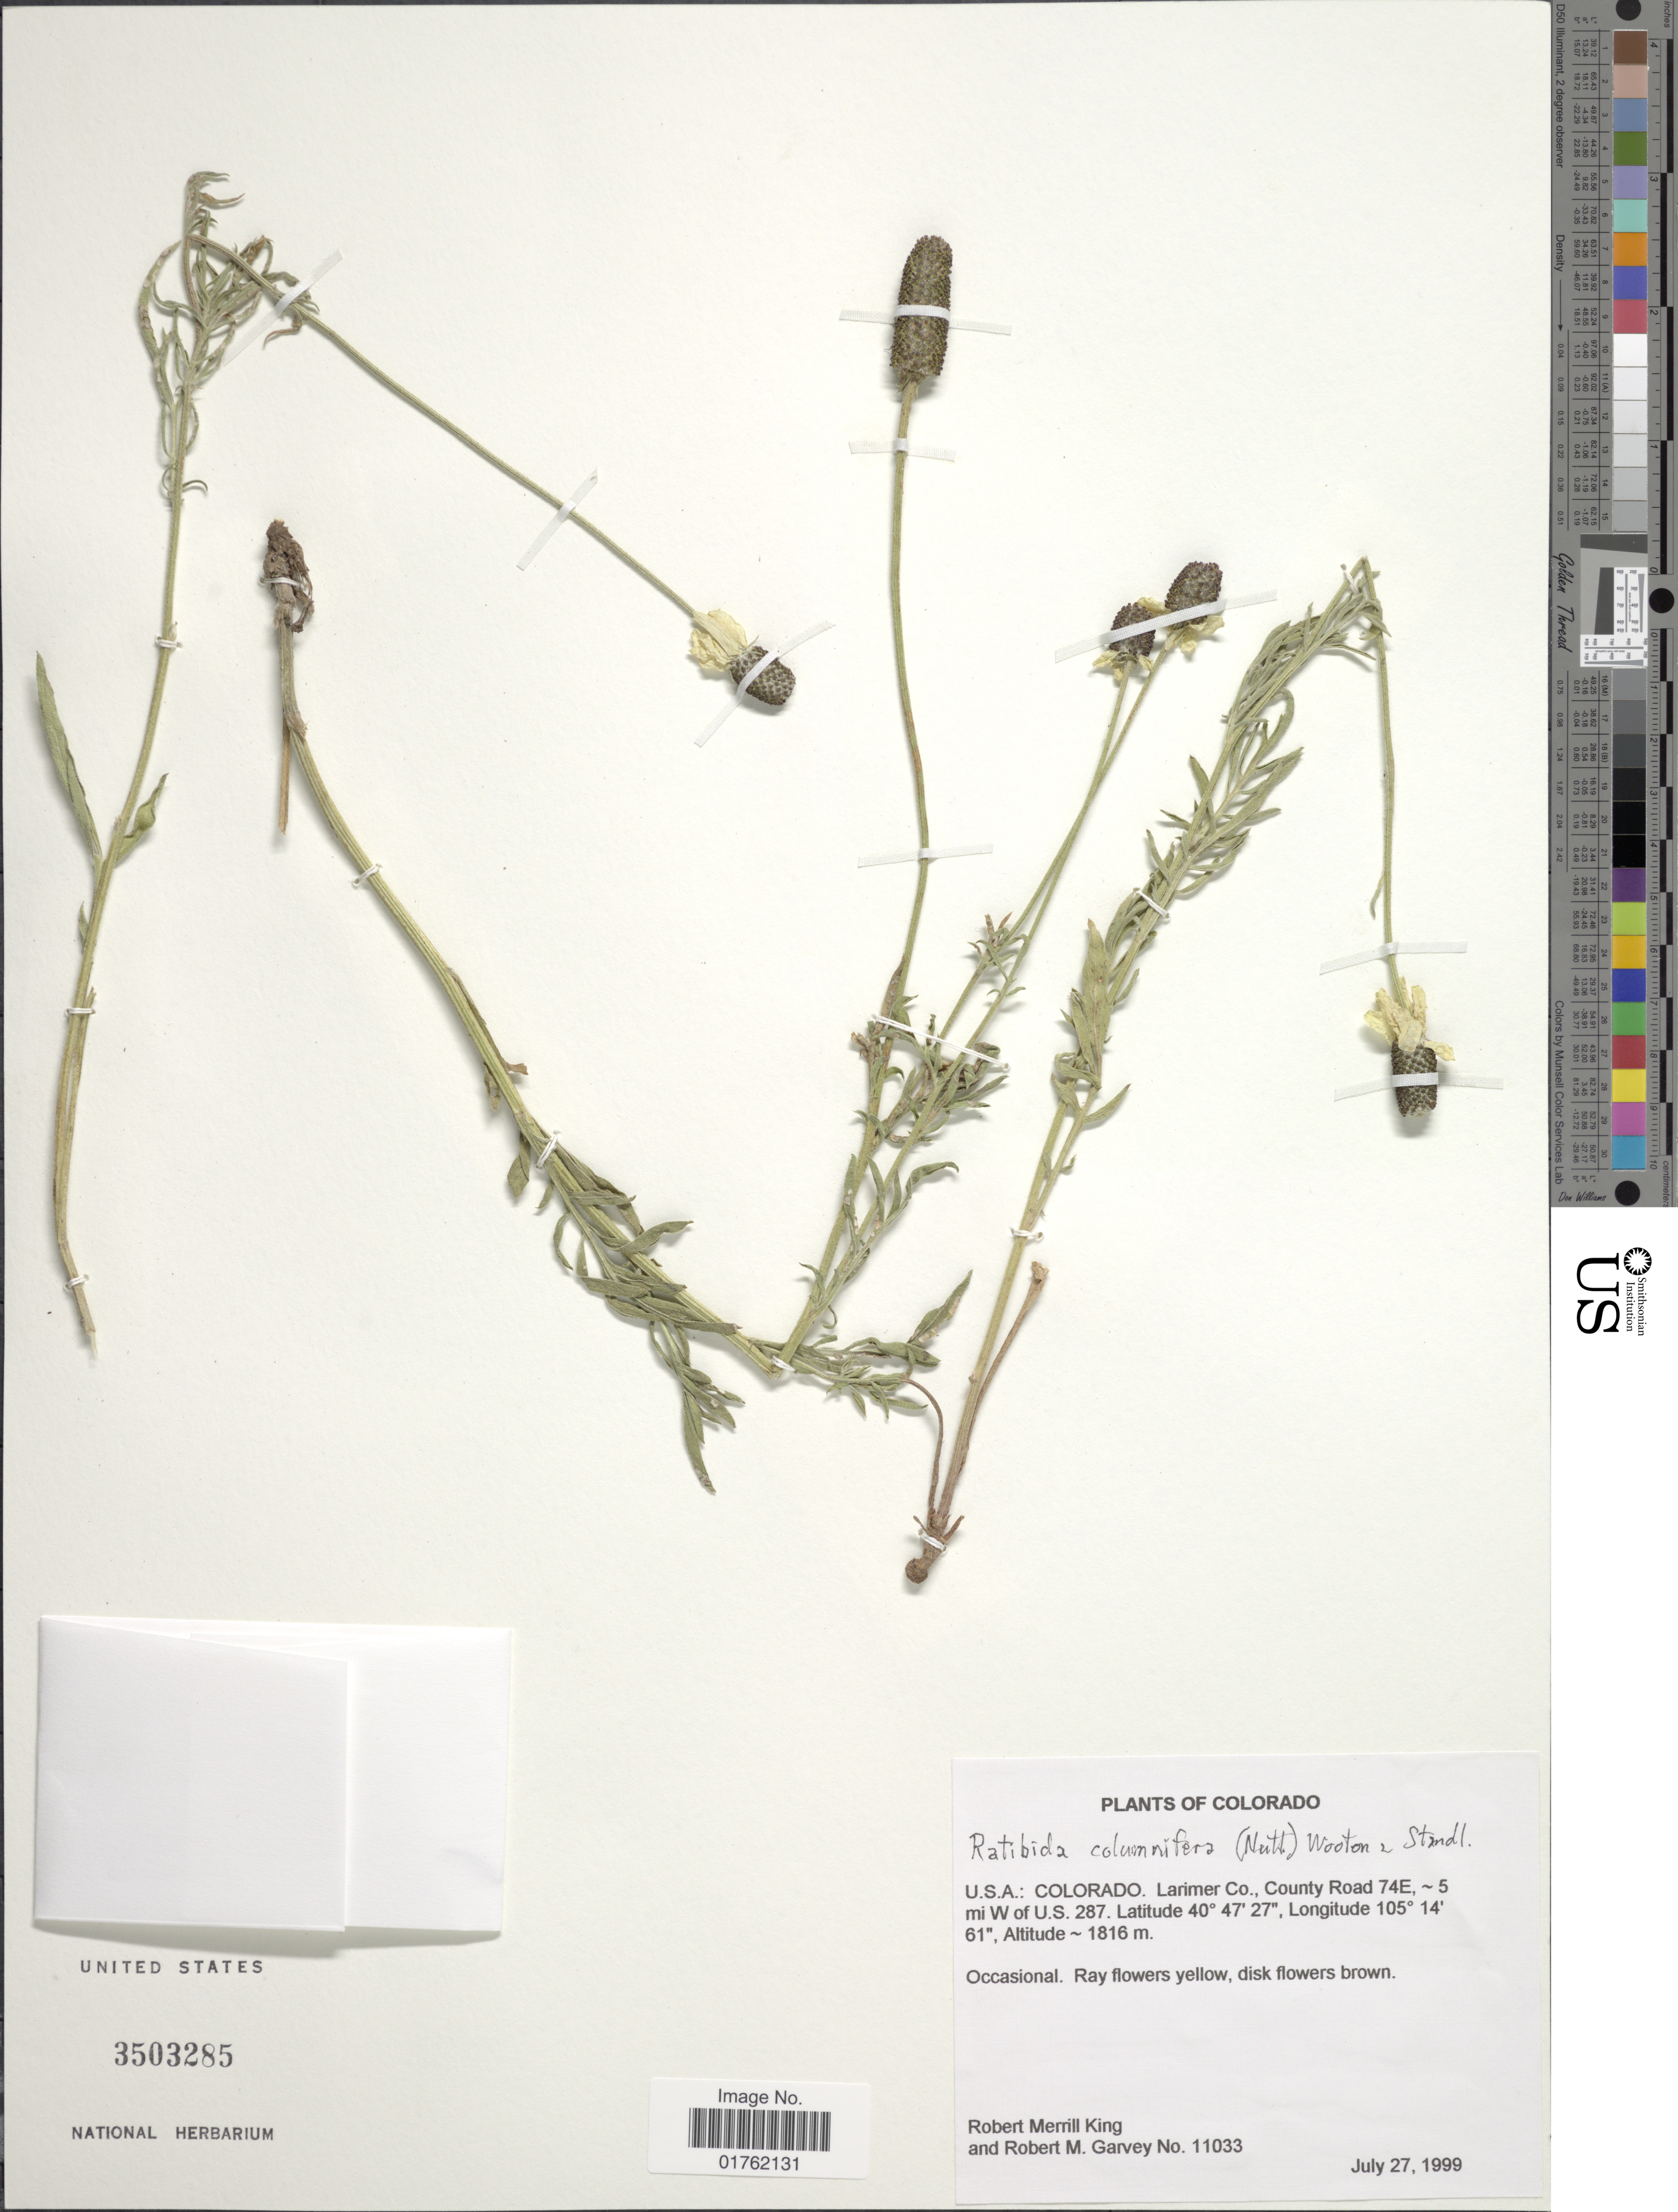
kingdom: Plantae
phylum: Tracheophyta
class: Magnoliopsida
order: Asterales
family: Asteraceae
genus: Ratibida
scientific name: Ratibida columnaris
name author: (Pursh) D. Don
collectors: R. M. King & R. Garvey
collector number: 11033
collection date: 1999-07-27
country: United States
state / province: Colorado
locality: Larimer Co., County Road 74E, 5 mi W of U.S. 287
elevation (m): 1816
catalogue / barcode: US 3503285